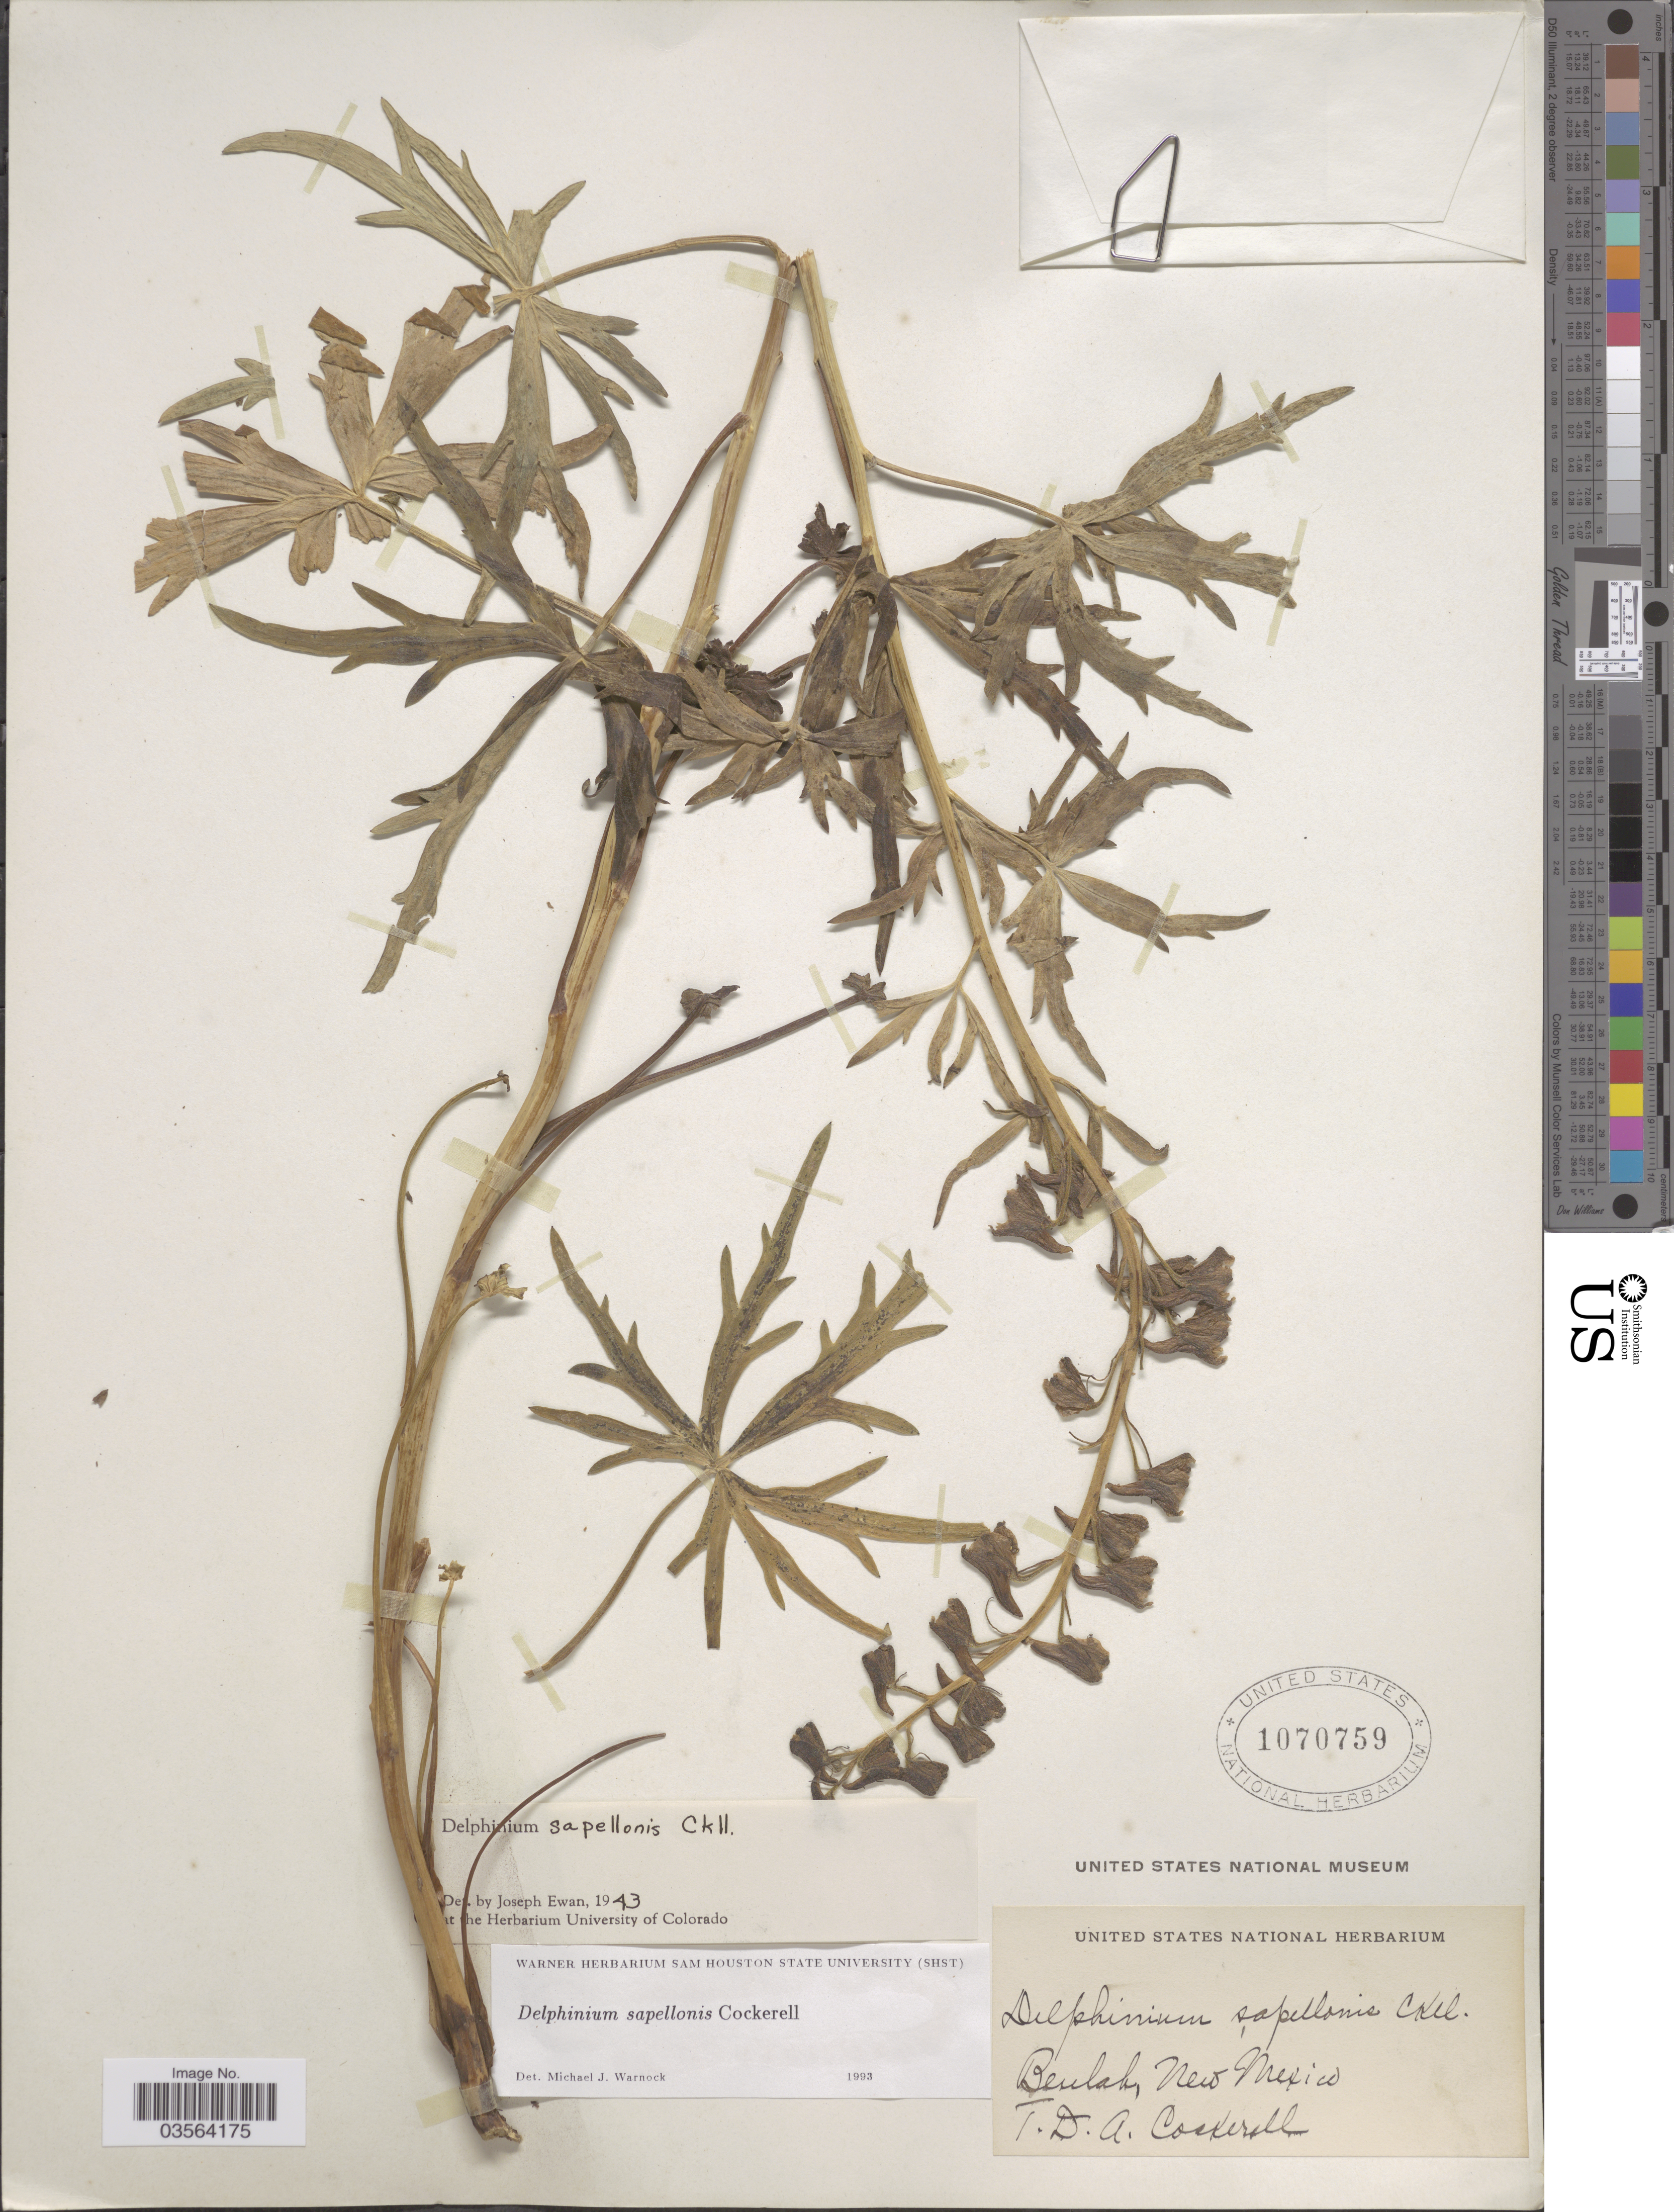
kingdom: Plantae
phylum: Tracheophyta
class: Magnoliopsida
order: Ranunculales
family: Ranunculaceae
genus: Delphinium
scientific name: Delphinium sapellonis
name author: Cockerell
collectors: T. Cockerell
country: United States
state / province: New Mexico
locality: Beulah.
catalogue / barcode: US 1070759